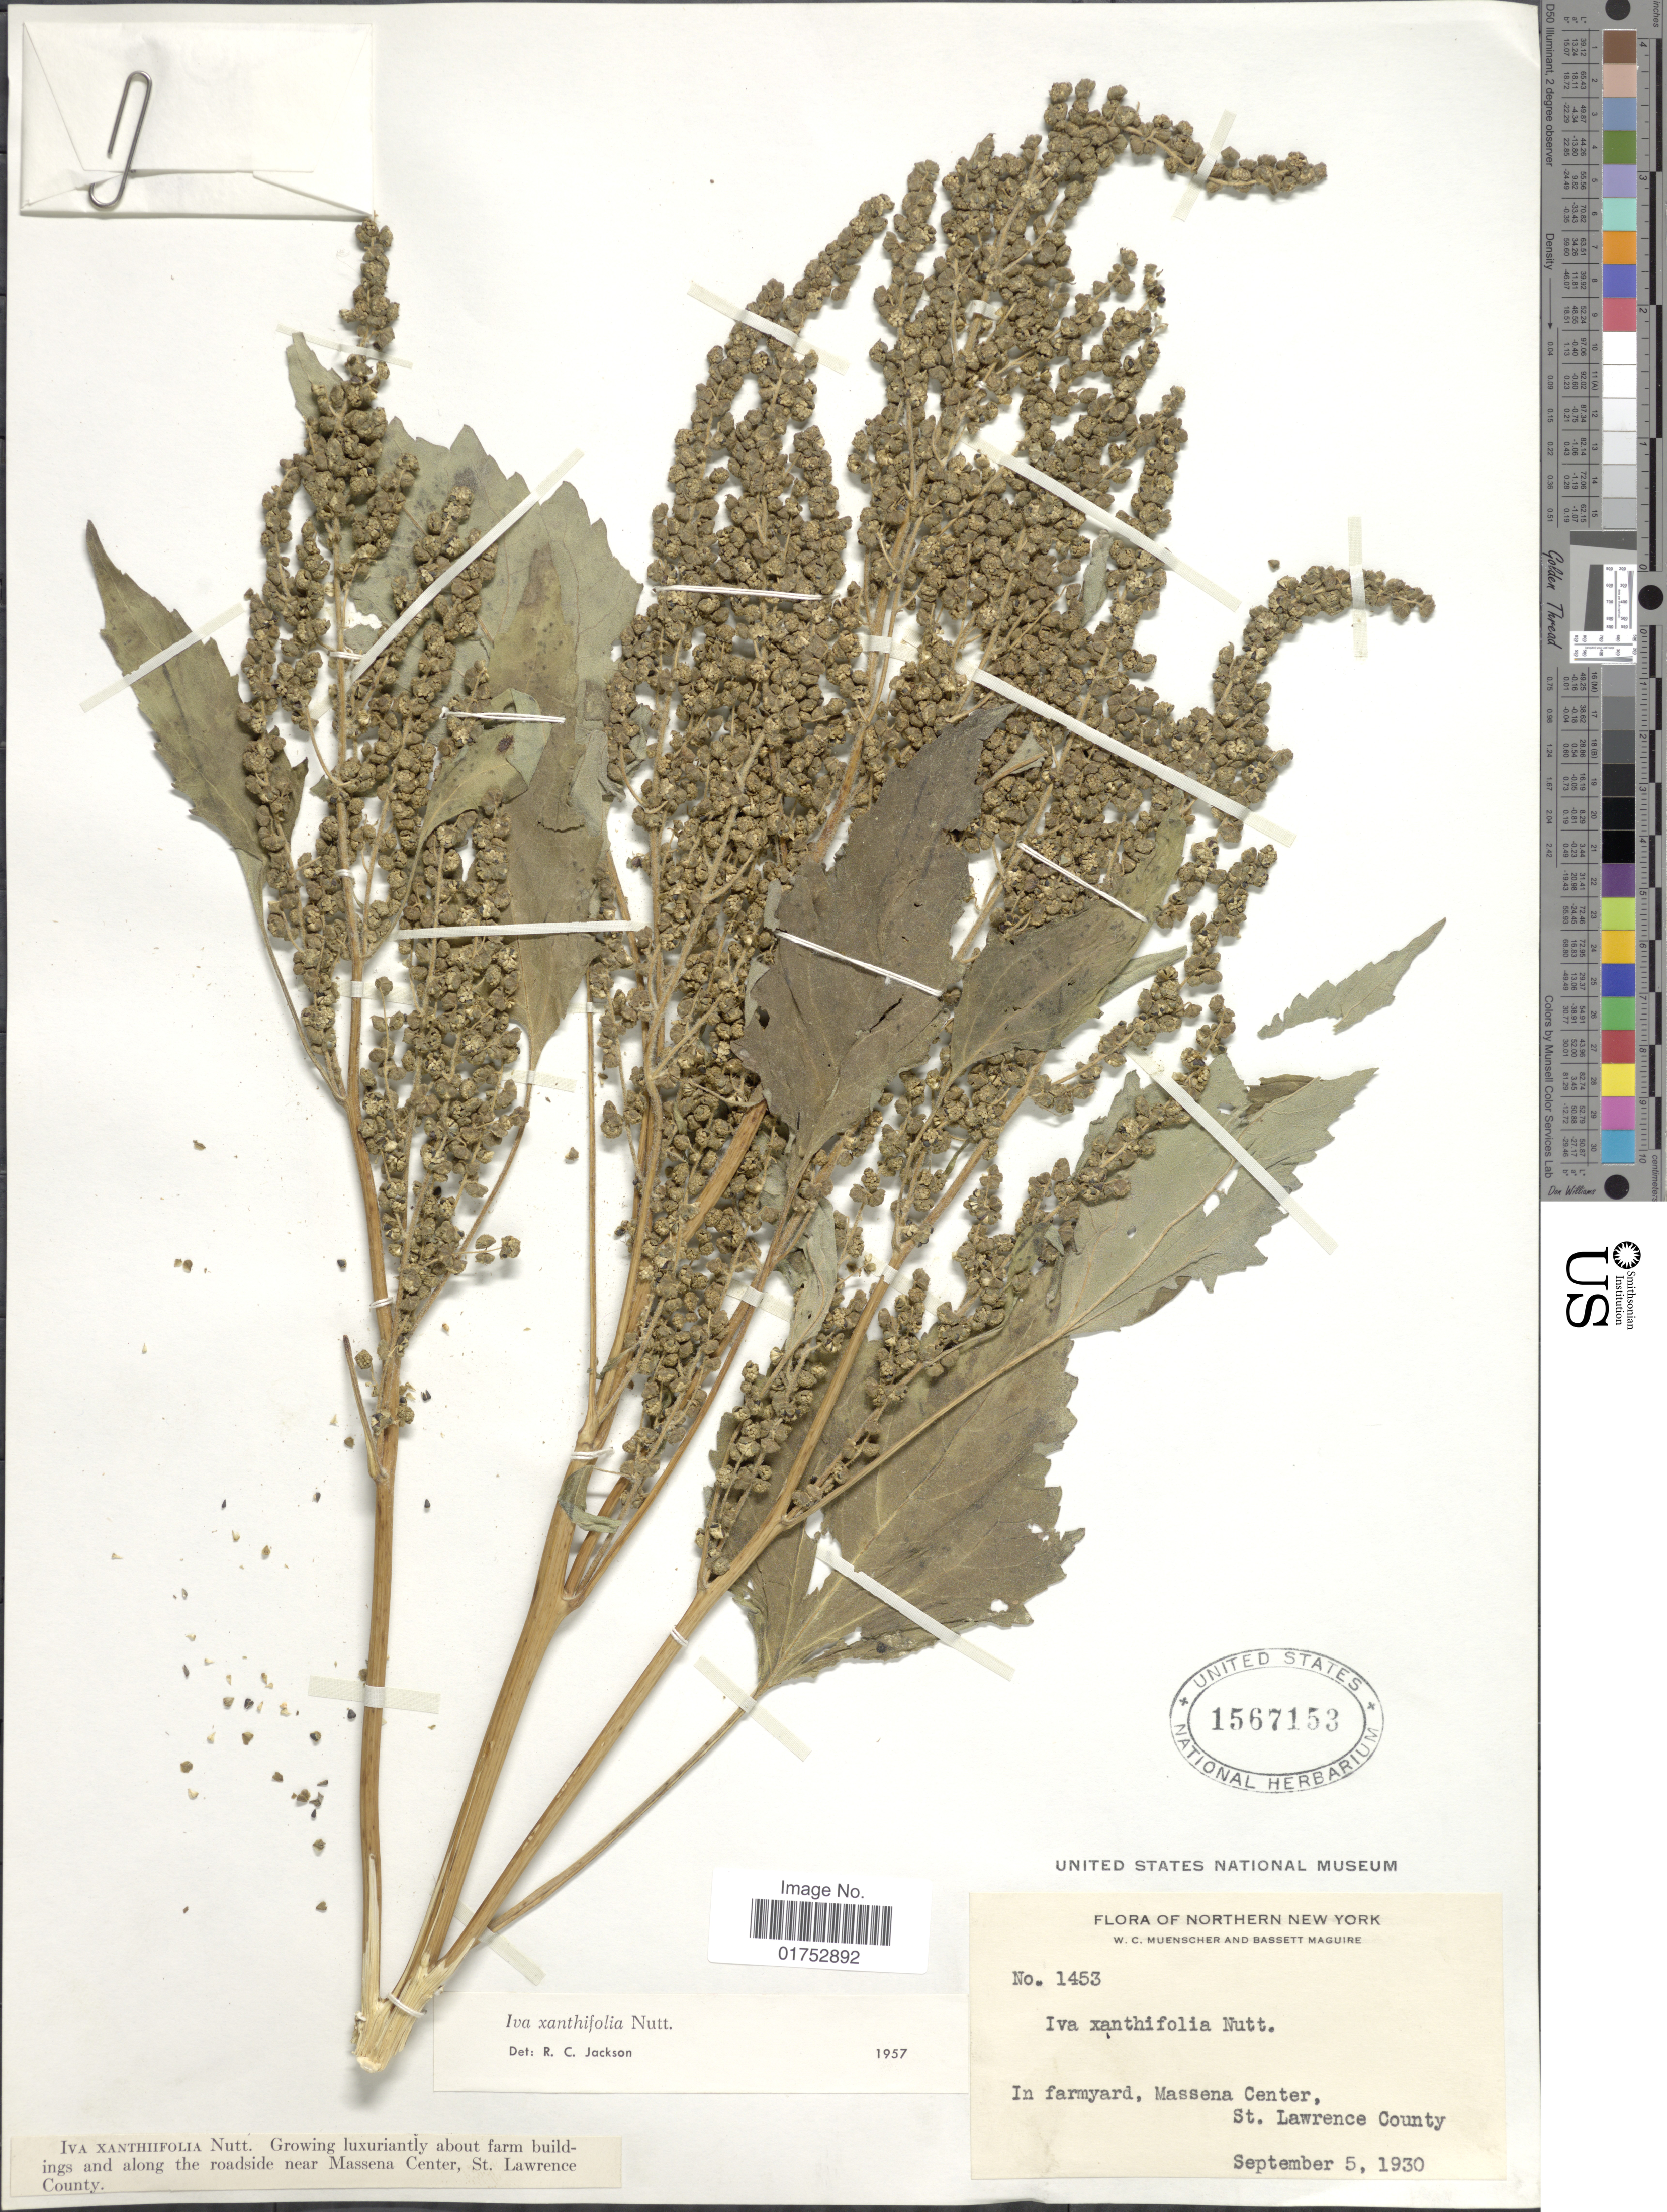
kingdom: Plantae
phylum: Tracheophyta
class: Magnoliopsida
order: Asterales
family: Asteraceae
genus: Iva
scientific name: Iva xanthifolia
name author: Nutt.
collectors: W. Muenscher & B. Maguire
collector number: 1453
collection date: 1930-09-05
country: United States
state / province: New York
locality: Northern New York, Massena Center, St. Lawrence County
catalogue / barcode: US 1567153